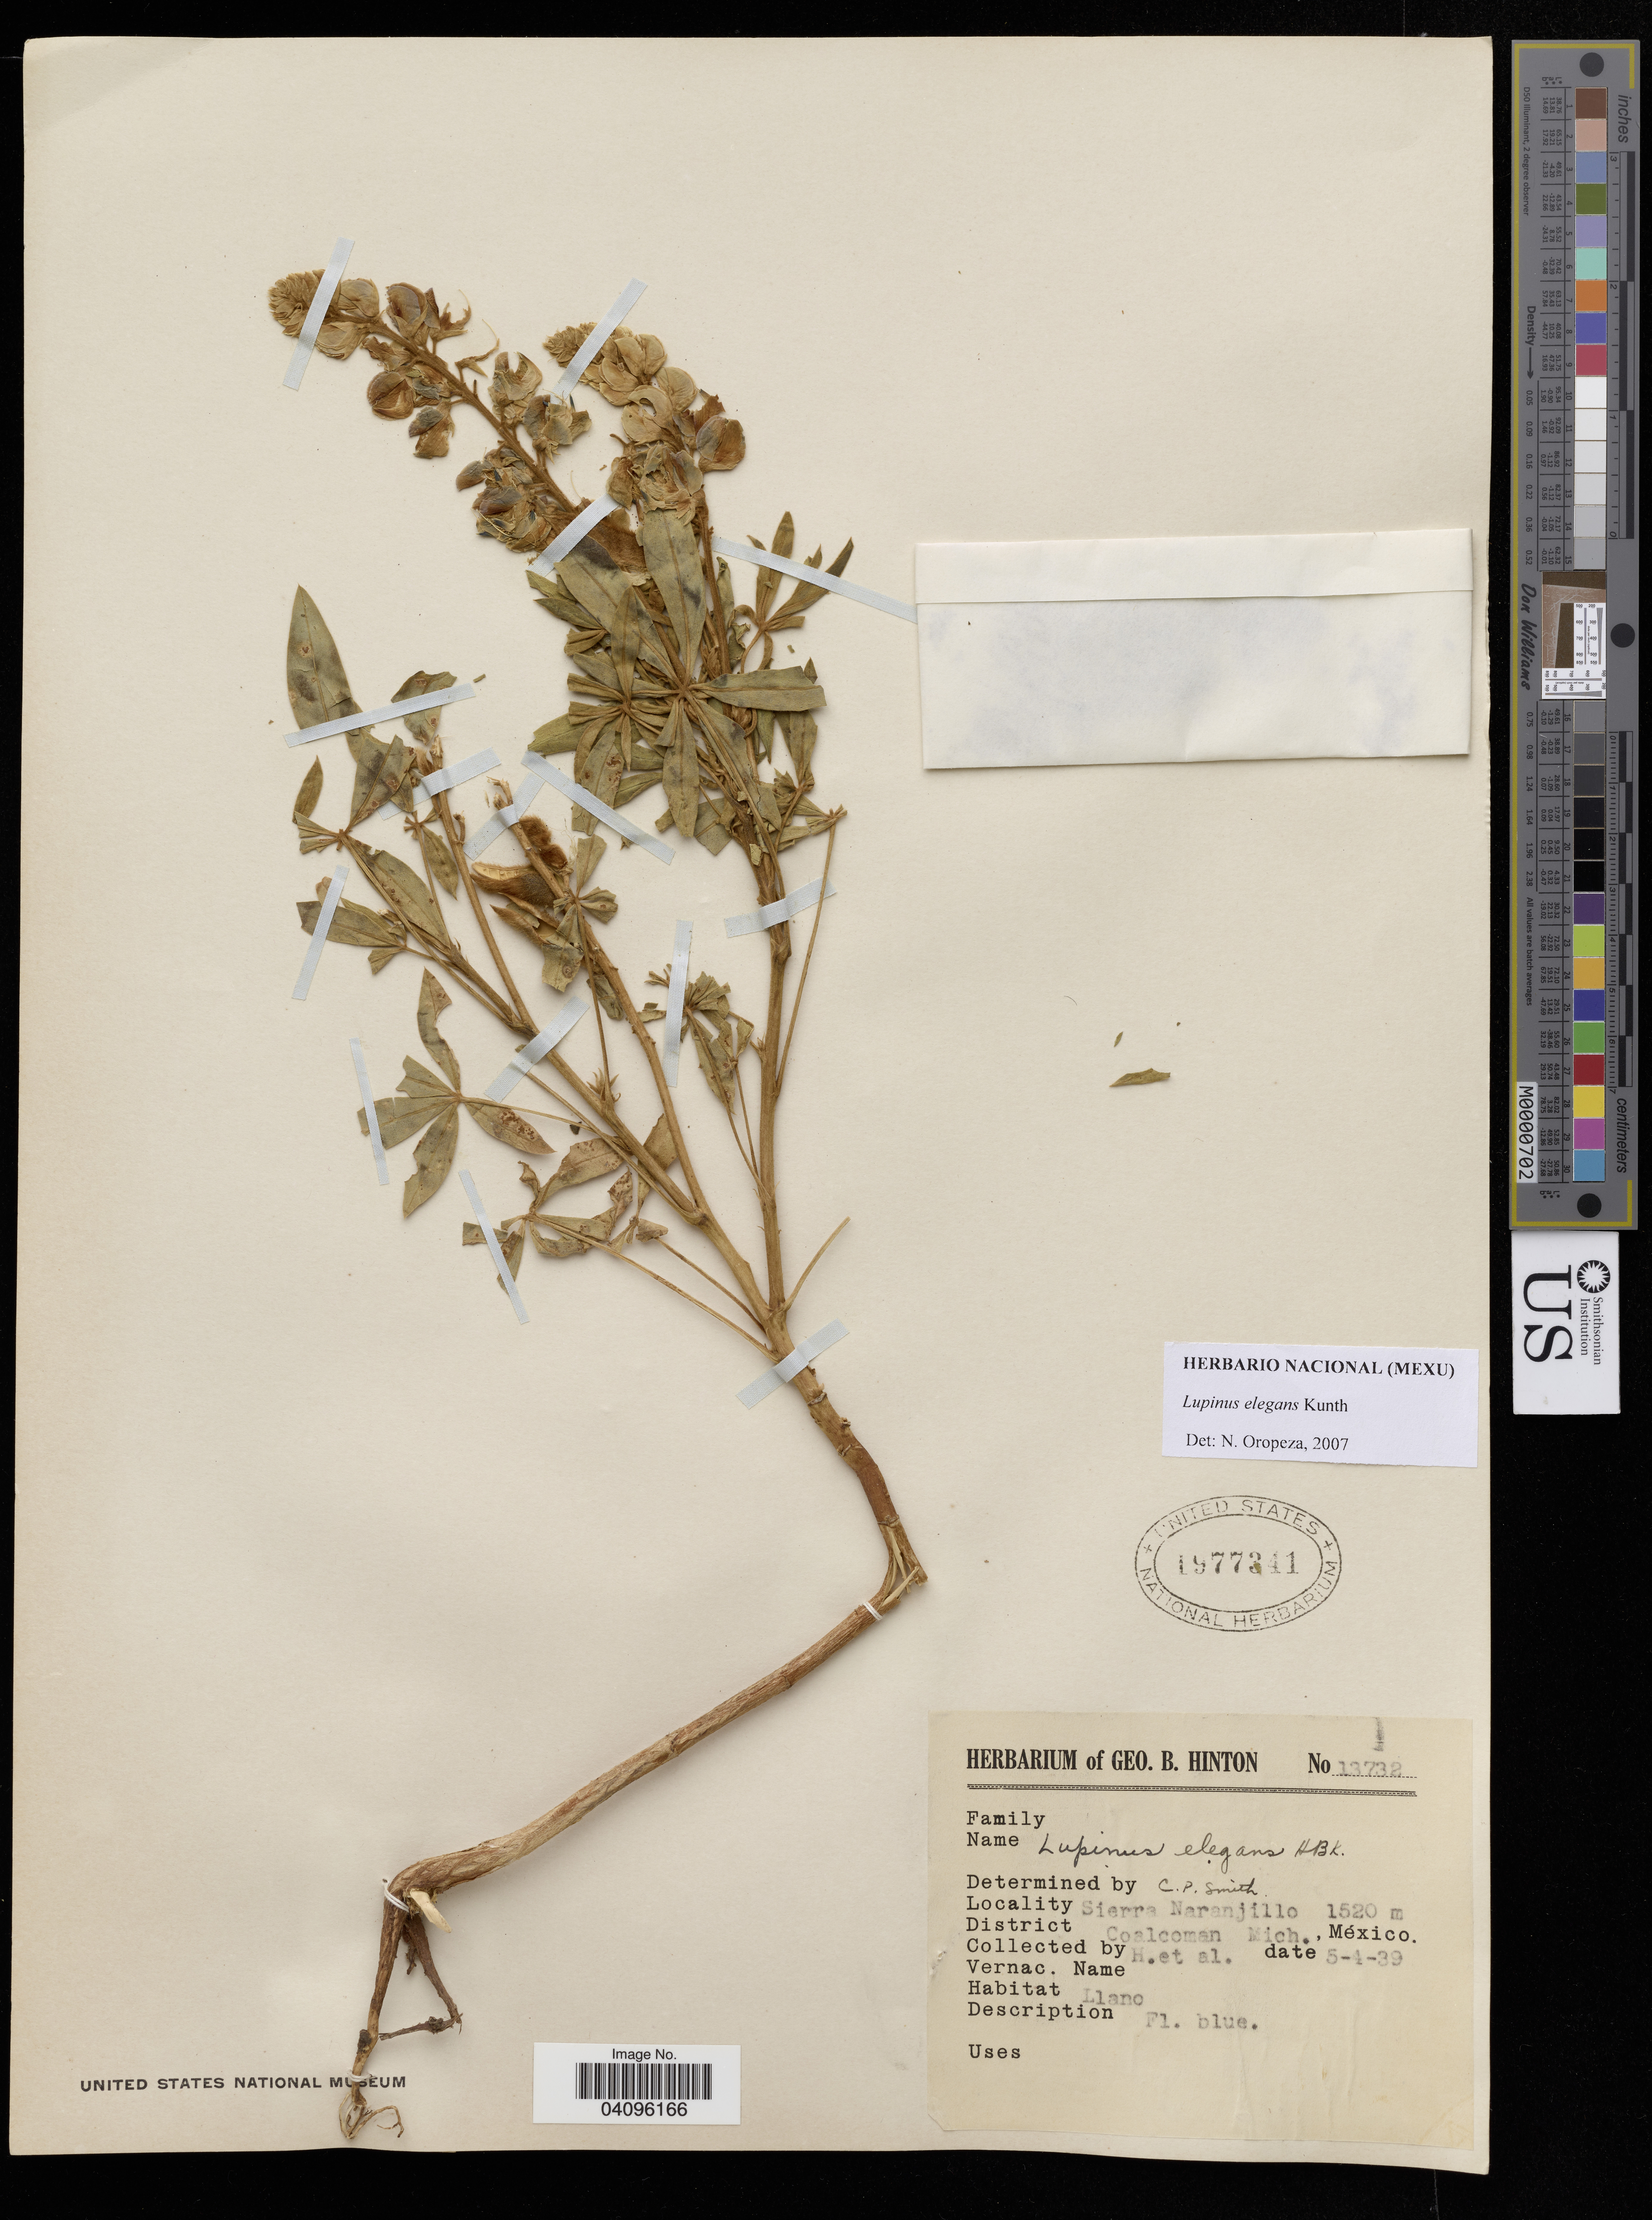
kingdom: Plantae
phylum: Tracheophyta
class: Magnoliopsida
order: Fabales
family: Fabaceae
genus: Lupinus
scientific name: Lupinus elegans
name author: Kunth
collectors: G. B. Hinton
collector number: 13732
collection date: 1939-04-05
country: Mexico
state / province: Michoacán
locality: Sierra Naranjillo, Coalcoman.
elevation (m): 1520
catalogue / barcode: US 1977341